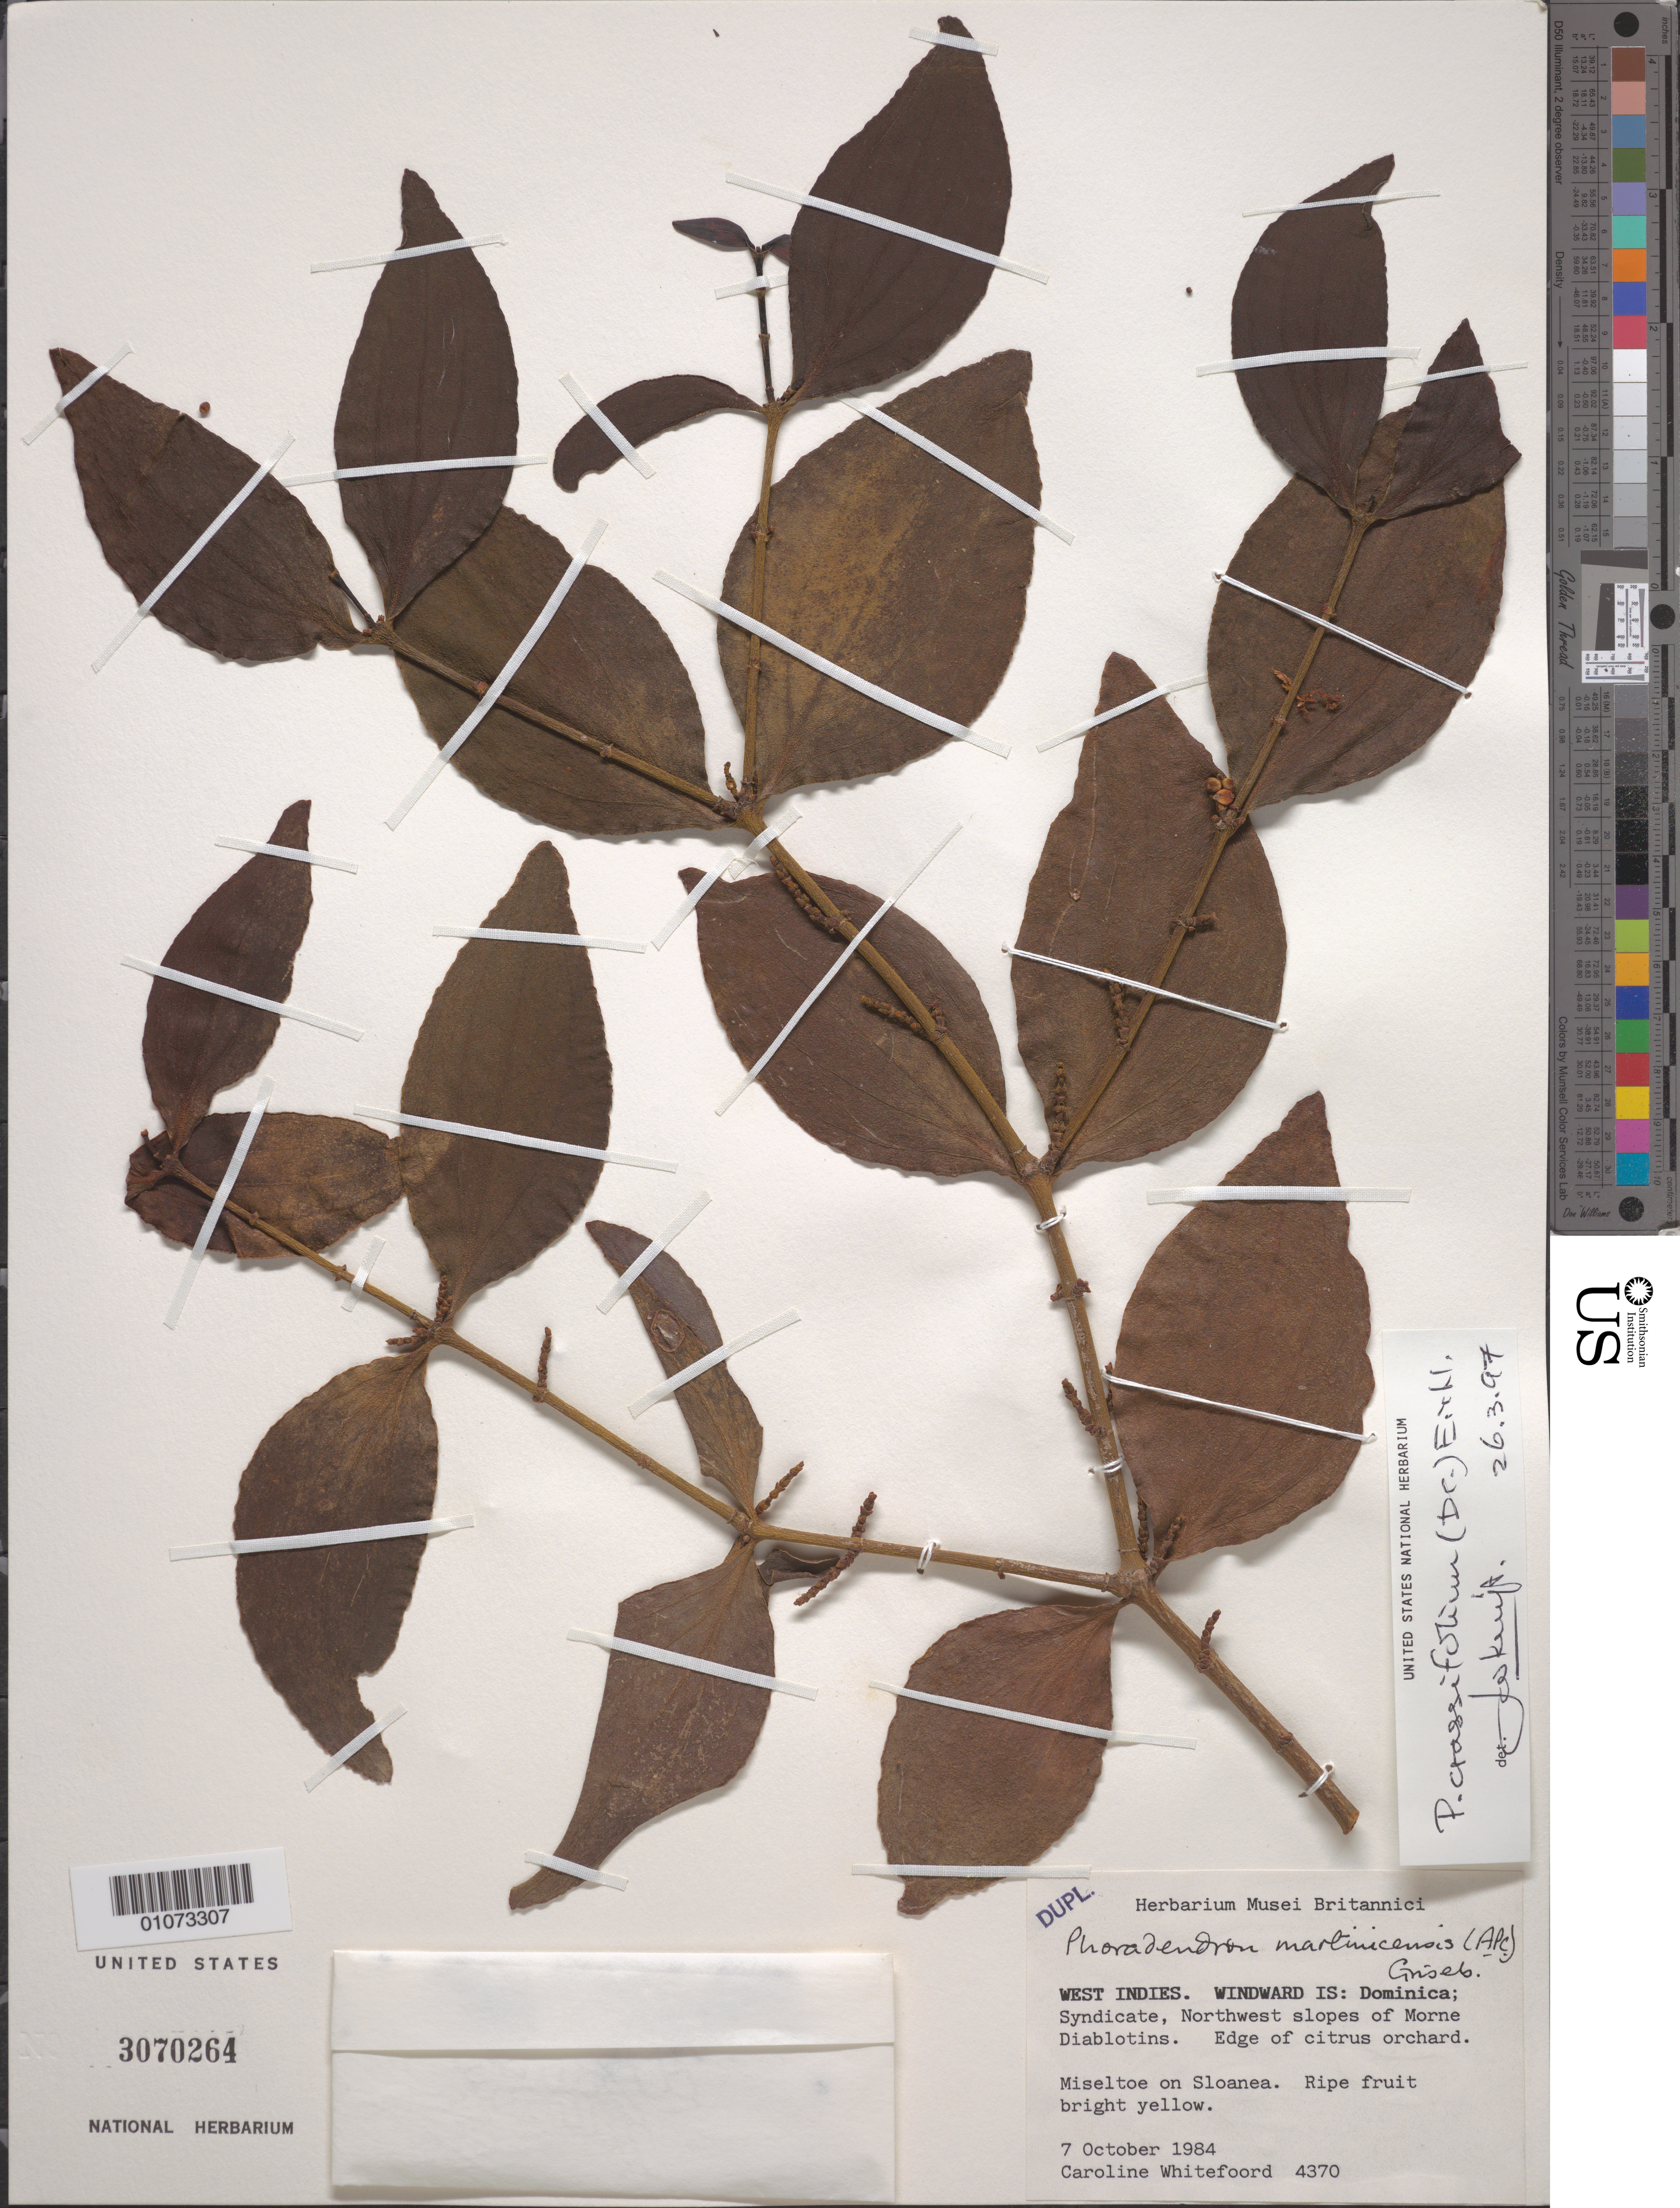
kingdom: Plantae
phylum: Tracheophyta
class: Magnoliopsida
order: Santalales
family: Viscaceae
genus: Phoradendron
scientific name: Phoradendron martinicense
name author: (DC.) Griseb.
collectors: C. Whitefoord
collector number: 4370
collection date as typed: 07 Oct 1984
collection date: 1984-10-07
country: Dominica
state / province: St. Peter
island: Dominica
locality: Windward Is. Syndicate, Northwest slopes of Morne Diablotins.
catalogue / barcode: US 3070264